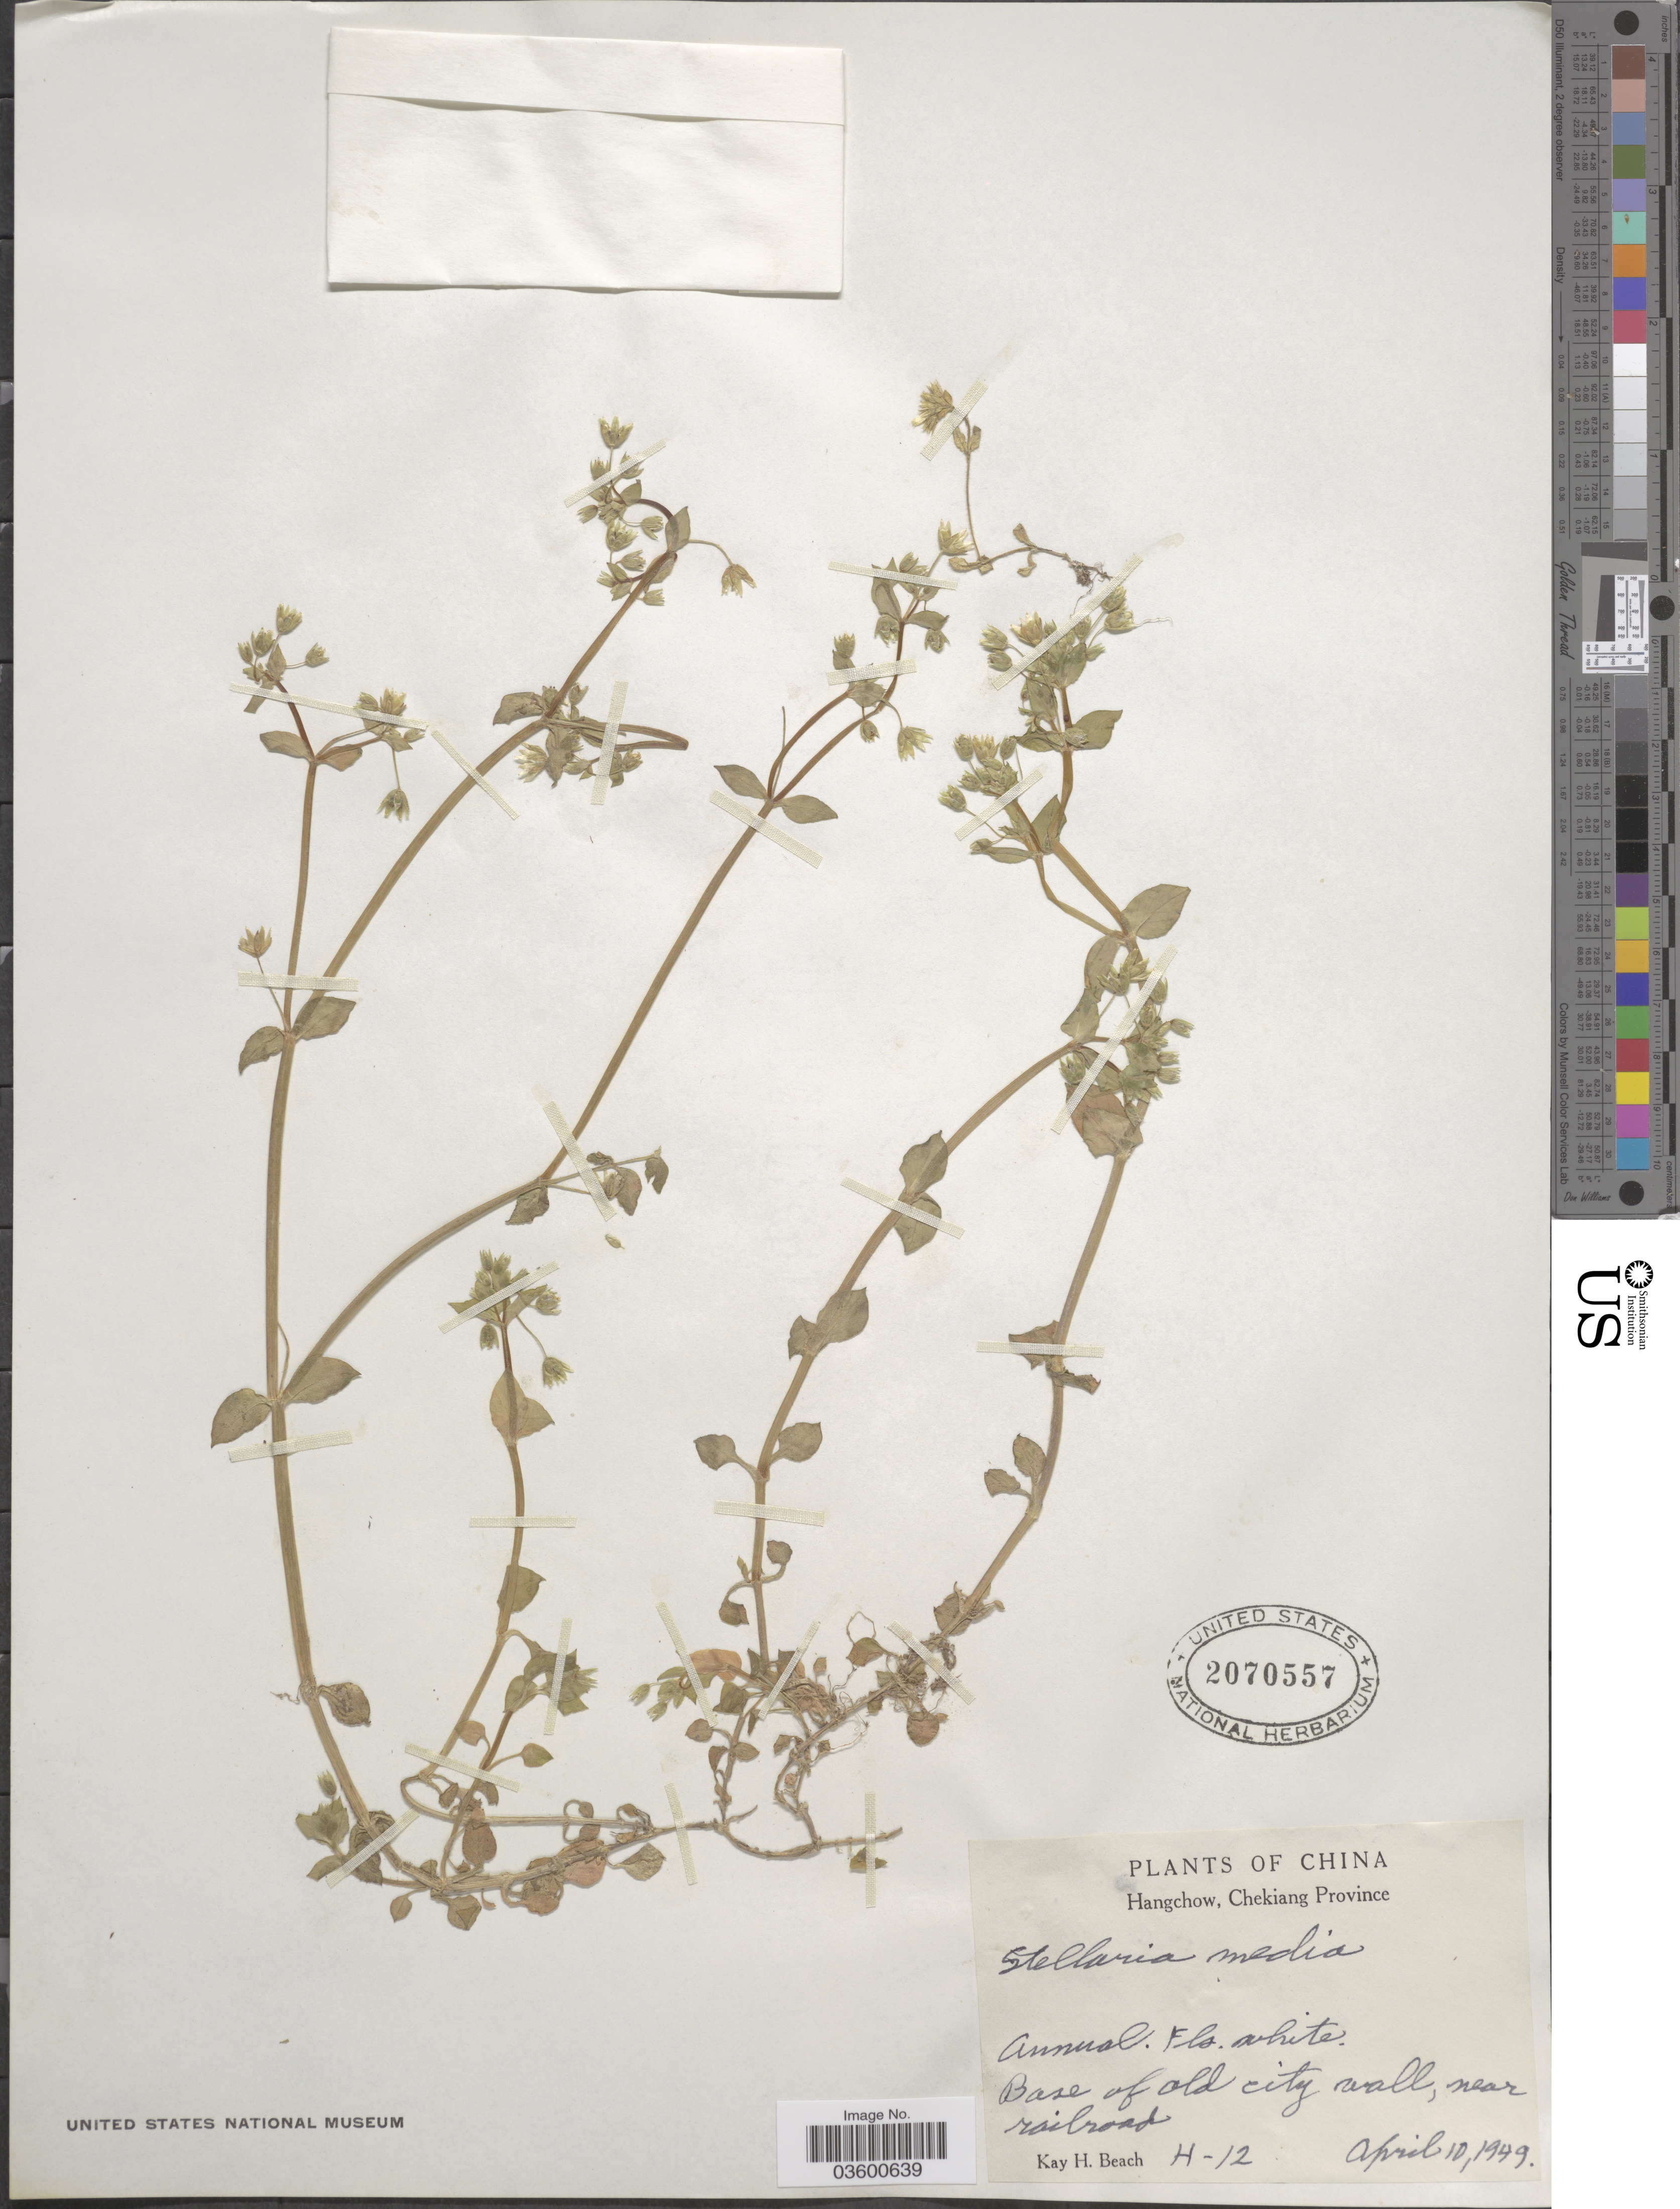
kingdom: Plantae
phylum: Tracheophyta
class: Magnoliopsida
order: Caryophyllales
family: Caryophyllaceae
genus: Stellaria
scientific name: Stellaria media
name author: (L.) Vill.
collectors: K. H. Beach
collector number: H-12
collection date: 1949-04-10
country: China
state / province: Zhejiang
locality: Hangchow, Chekiang Province. Base of old city wall, near railroad.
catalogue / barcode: US 2070557